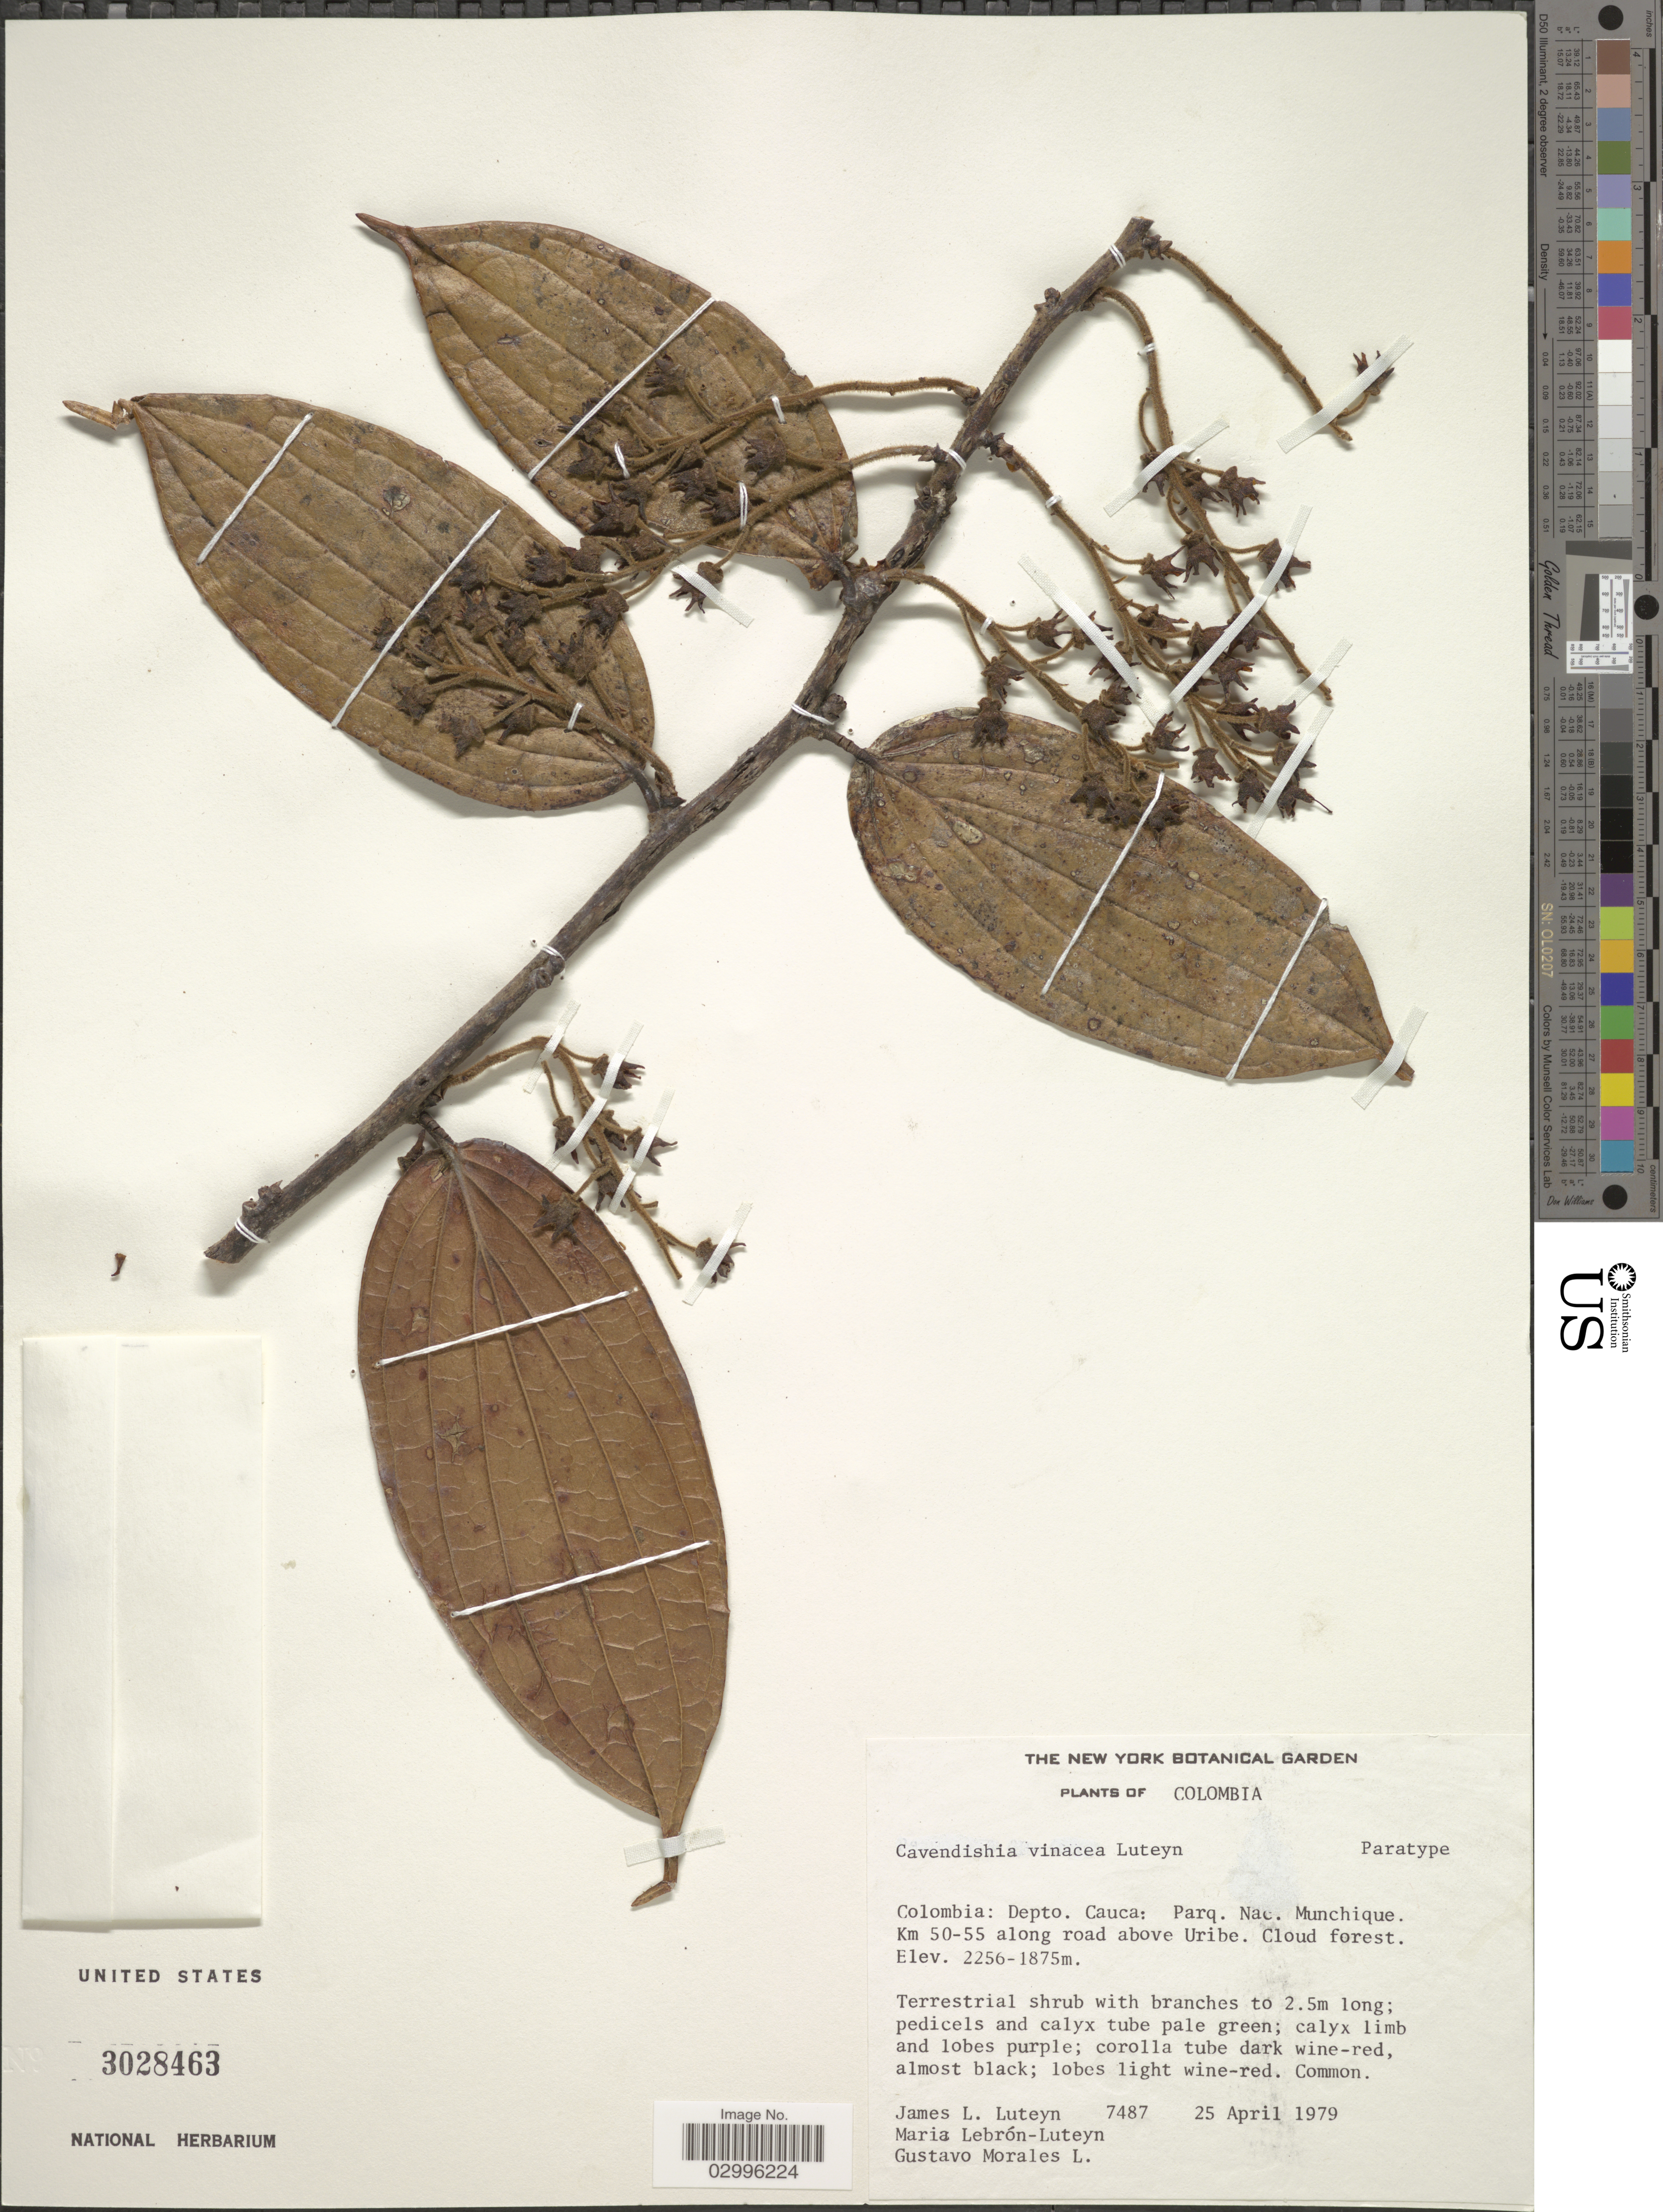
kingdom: Plantae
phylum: Tracheophyta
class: Magnoliopsida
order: Ericales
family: Ericaceae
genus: Cavendishia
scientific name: Cavendishia vinacea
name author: Luteyn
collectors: J. L. Luteyn, M. L. Lebrón-Luteyn & G. Morales L.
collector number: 7487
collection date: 1979-04-25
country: Colombia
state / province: Cauca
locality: Depto. Cauca: Parq. Nac. Munchique. Km 50-55 along road above Uribe.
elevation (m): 1875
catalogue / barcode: US 3028463